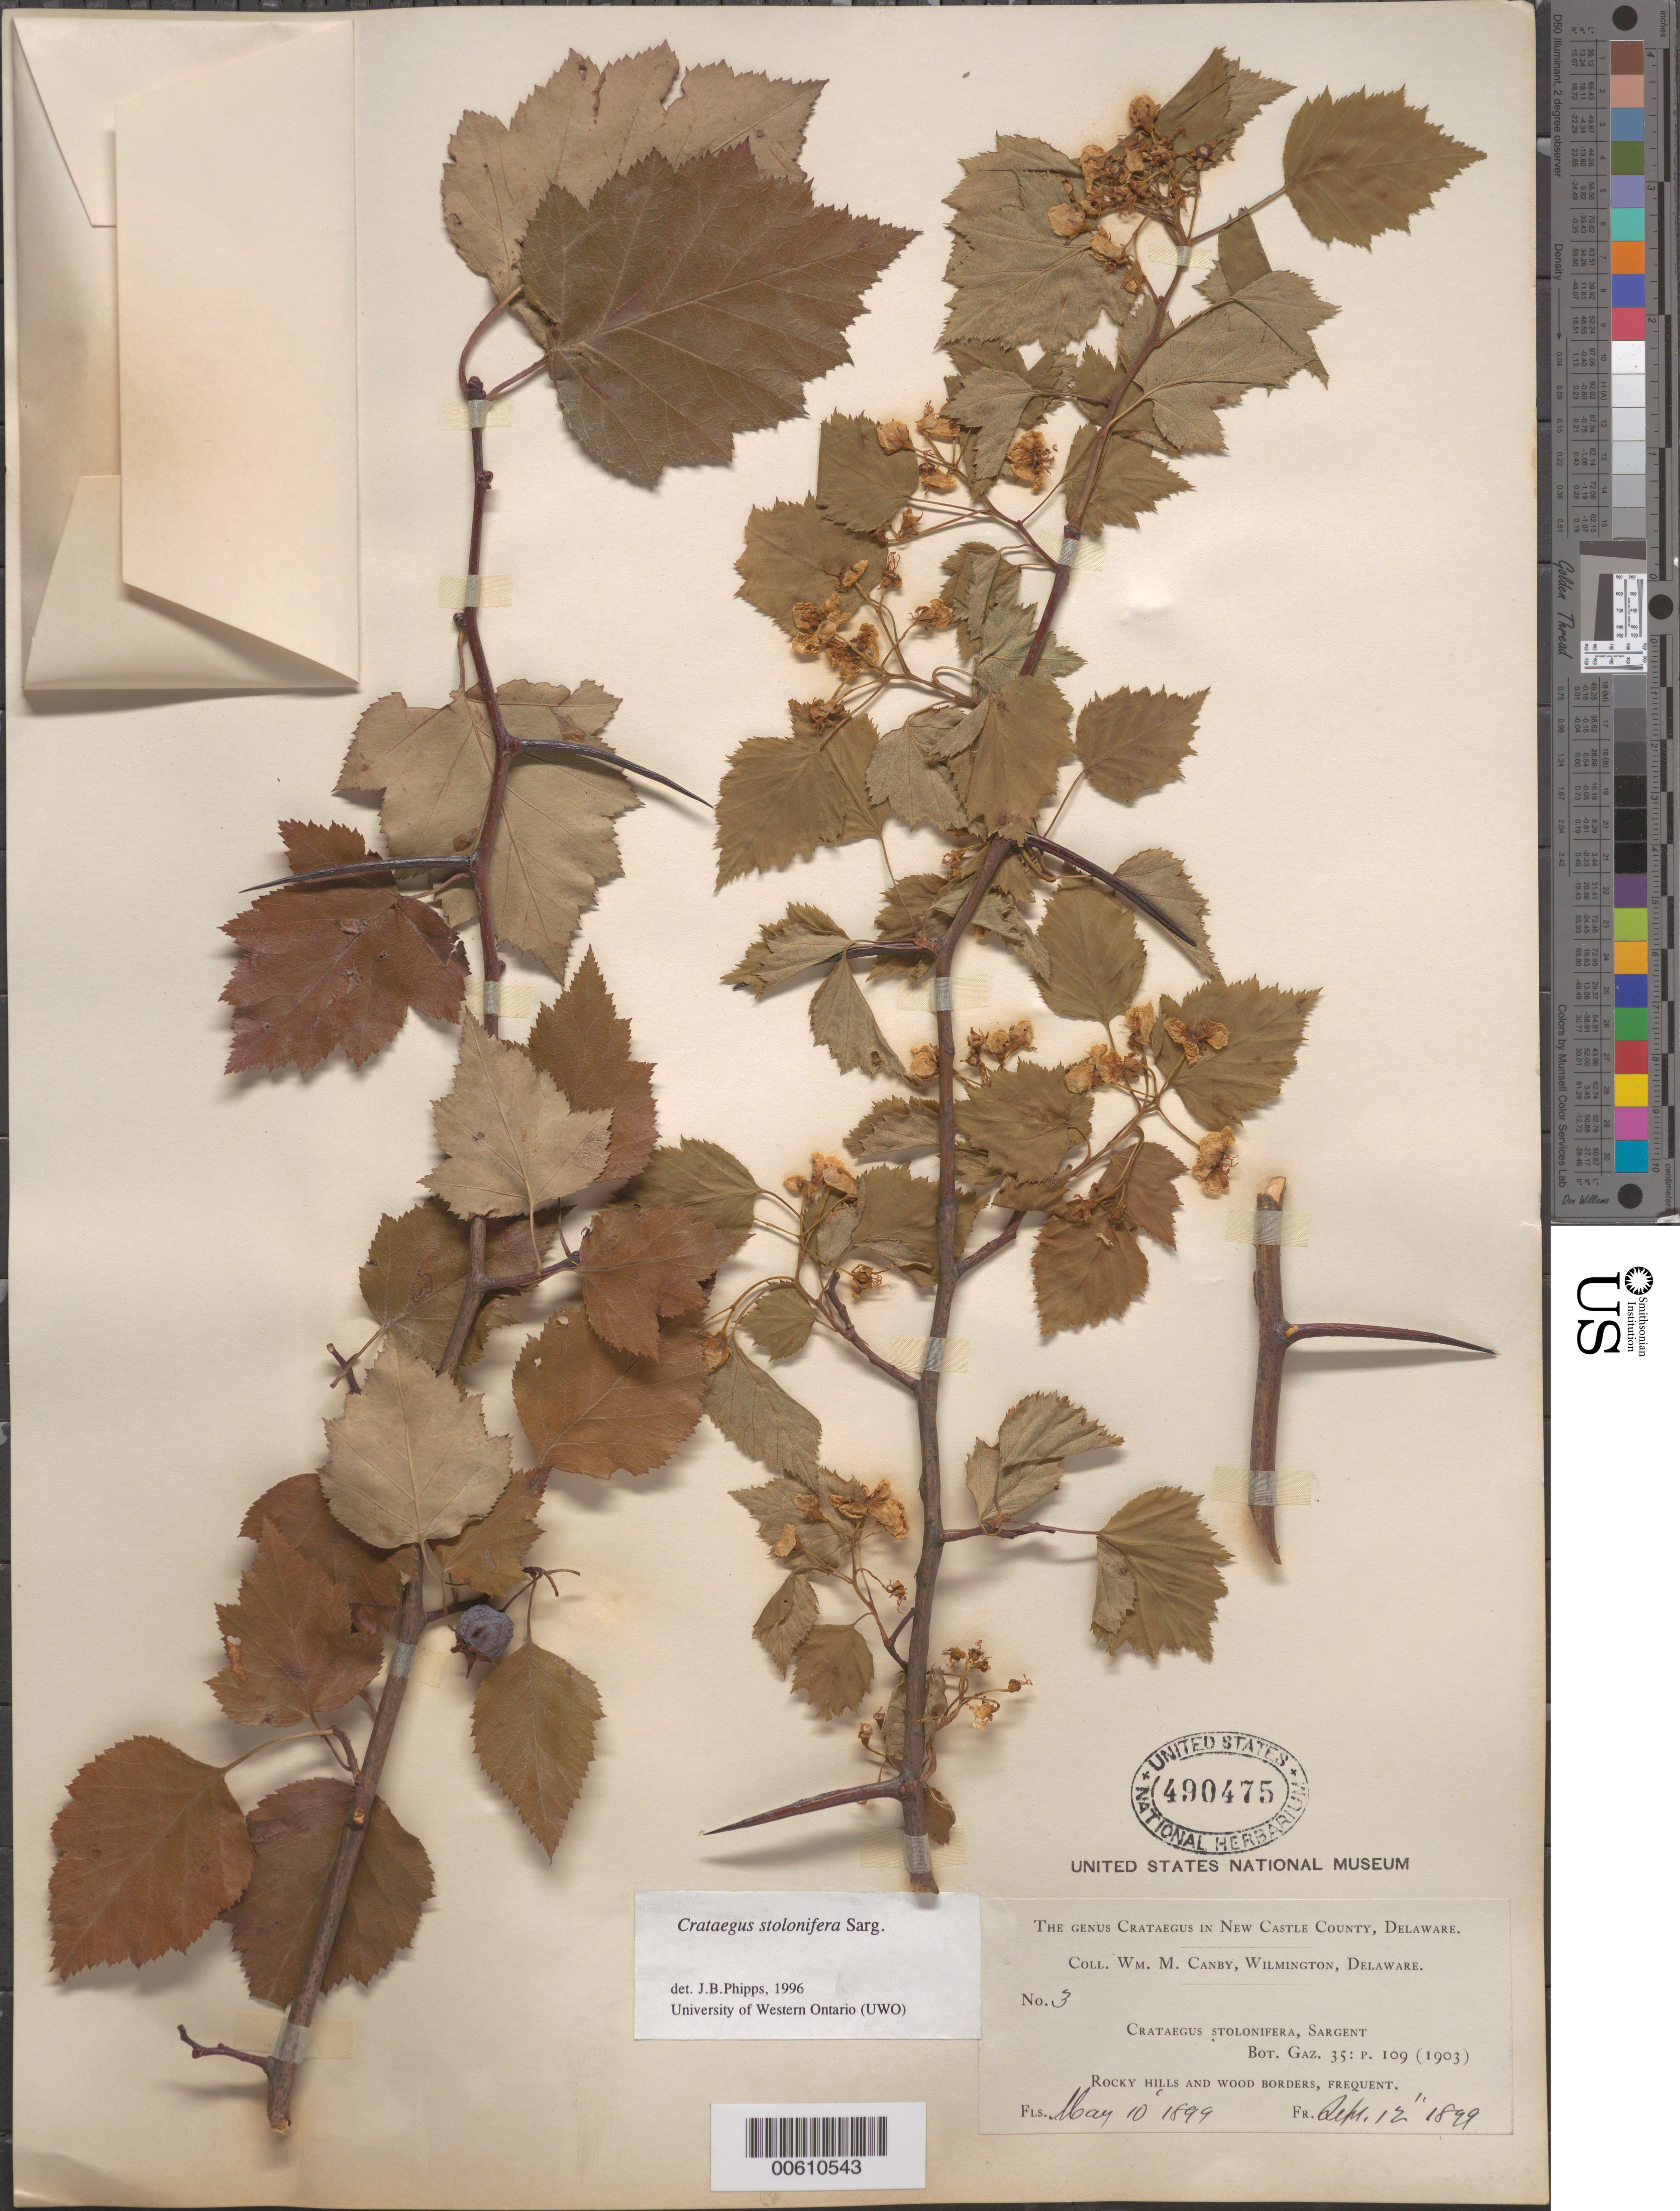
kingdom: Plantae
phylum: Tracheophyta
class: Magnoliopsida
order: Rosales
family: Rosaceae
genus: Crataegus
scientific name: Crataegus stolonifera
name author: Sarg.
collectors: W. M. Canby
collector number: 3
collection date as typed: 10 May 1899 and 12 Sep 1899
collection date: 1899-05-10,1899-09-12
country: United States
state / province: Delaware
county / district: New Castle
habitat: Rocky hills and wood borders, frequent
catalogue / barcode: US 490475